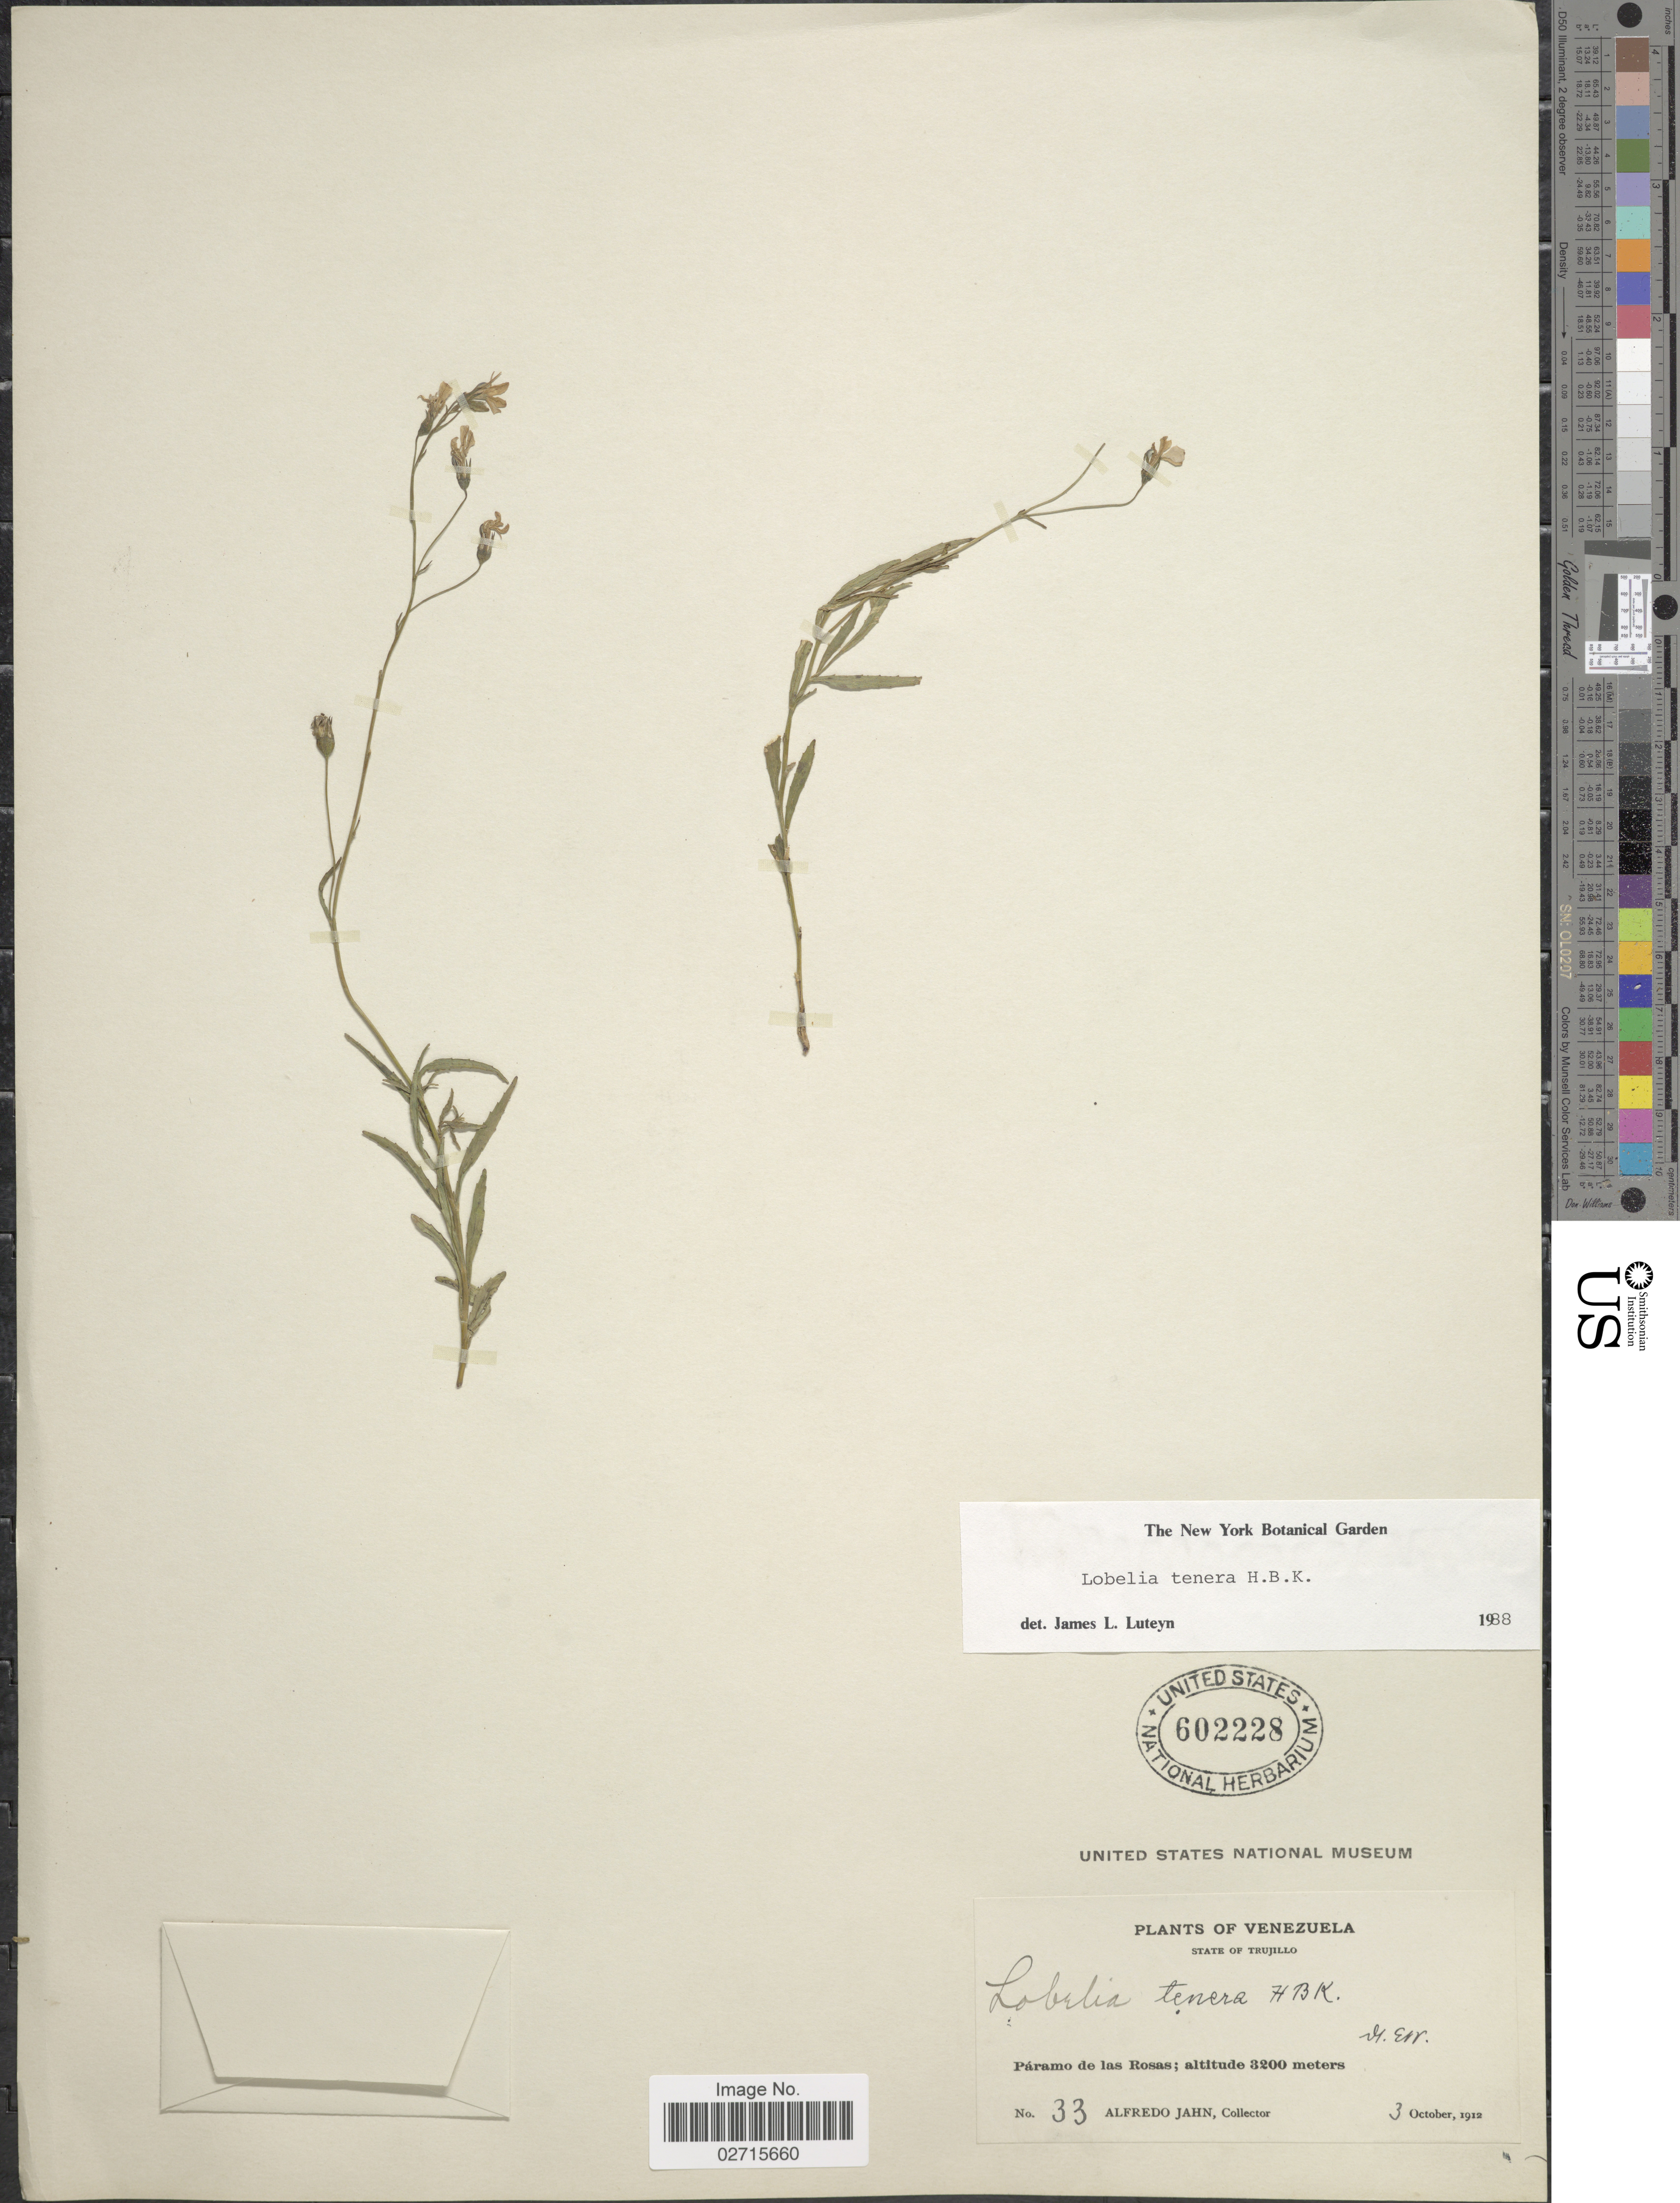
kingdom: Plantae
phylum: Tracheophyta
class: Magnoliopsida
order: Asterales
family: Campanulaceae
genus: Lobelia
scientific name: Lobelia tenera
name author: Kunth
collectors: A. Jahn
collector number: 33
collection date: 1912-10-03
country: Venezuela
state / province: Trujillo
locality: Paramo de las Rosas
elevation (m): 3200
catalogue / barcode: US 602228